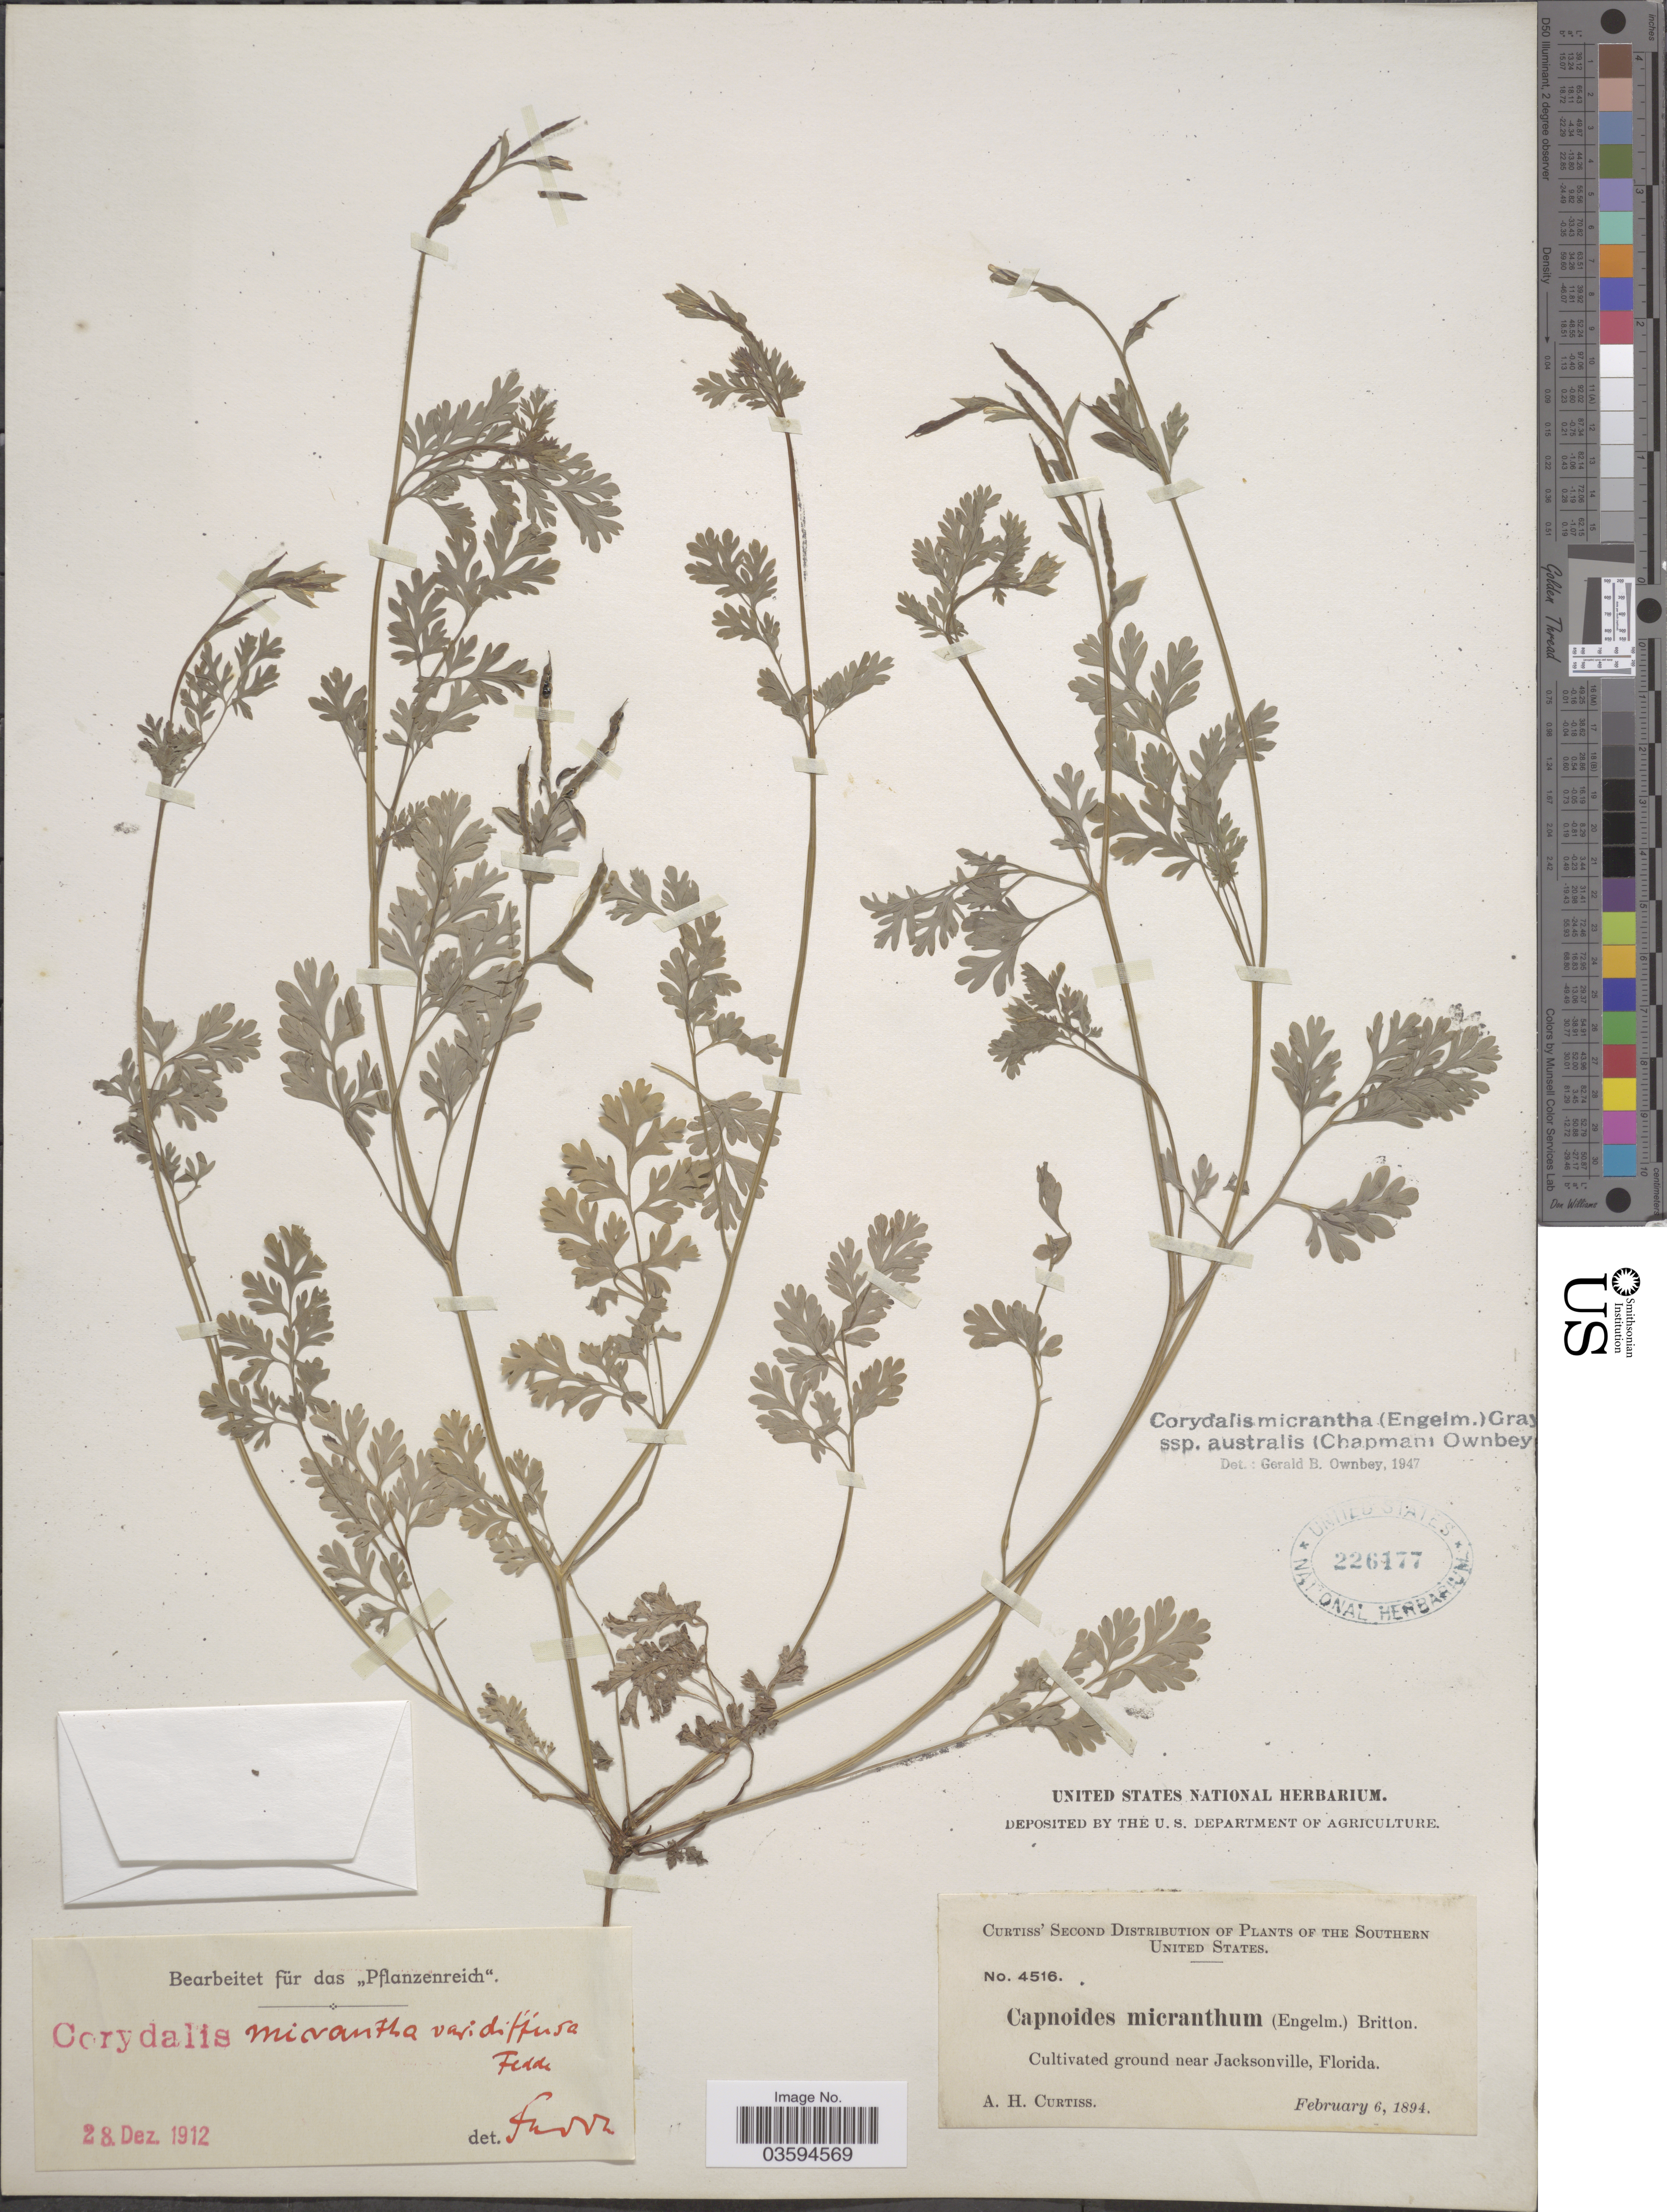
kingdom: Plantae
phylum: Tracheophyta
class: Magnoliopsida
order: Ranunculales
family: Papaveraceae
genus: Corydalis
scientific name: Corydalis micrantha subsp. australis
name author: (Chapm.) G.B. Ownbey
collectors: A. H. Curtiss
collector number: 4516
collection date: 1894-02-06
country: United States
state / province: Florida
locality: Southern United States. Near Jacksonville.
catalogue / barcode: US 226177